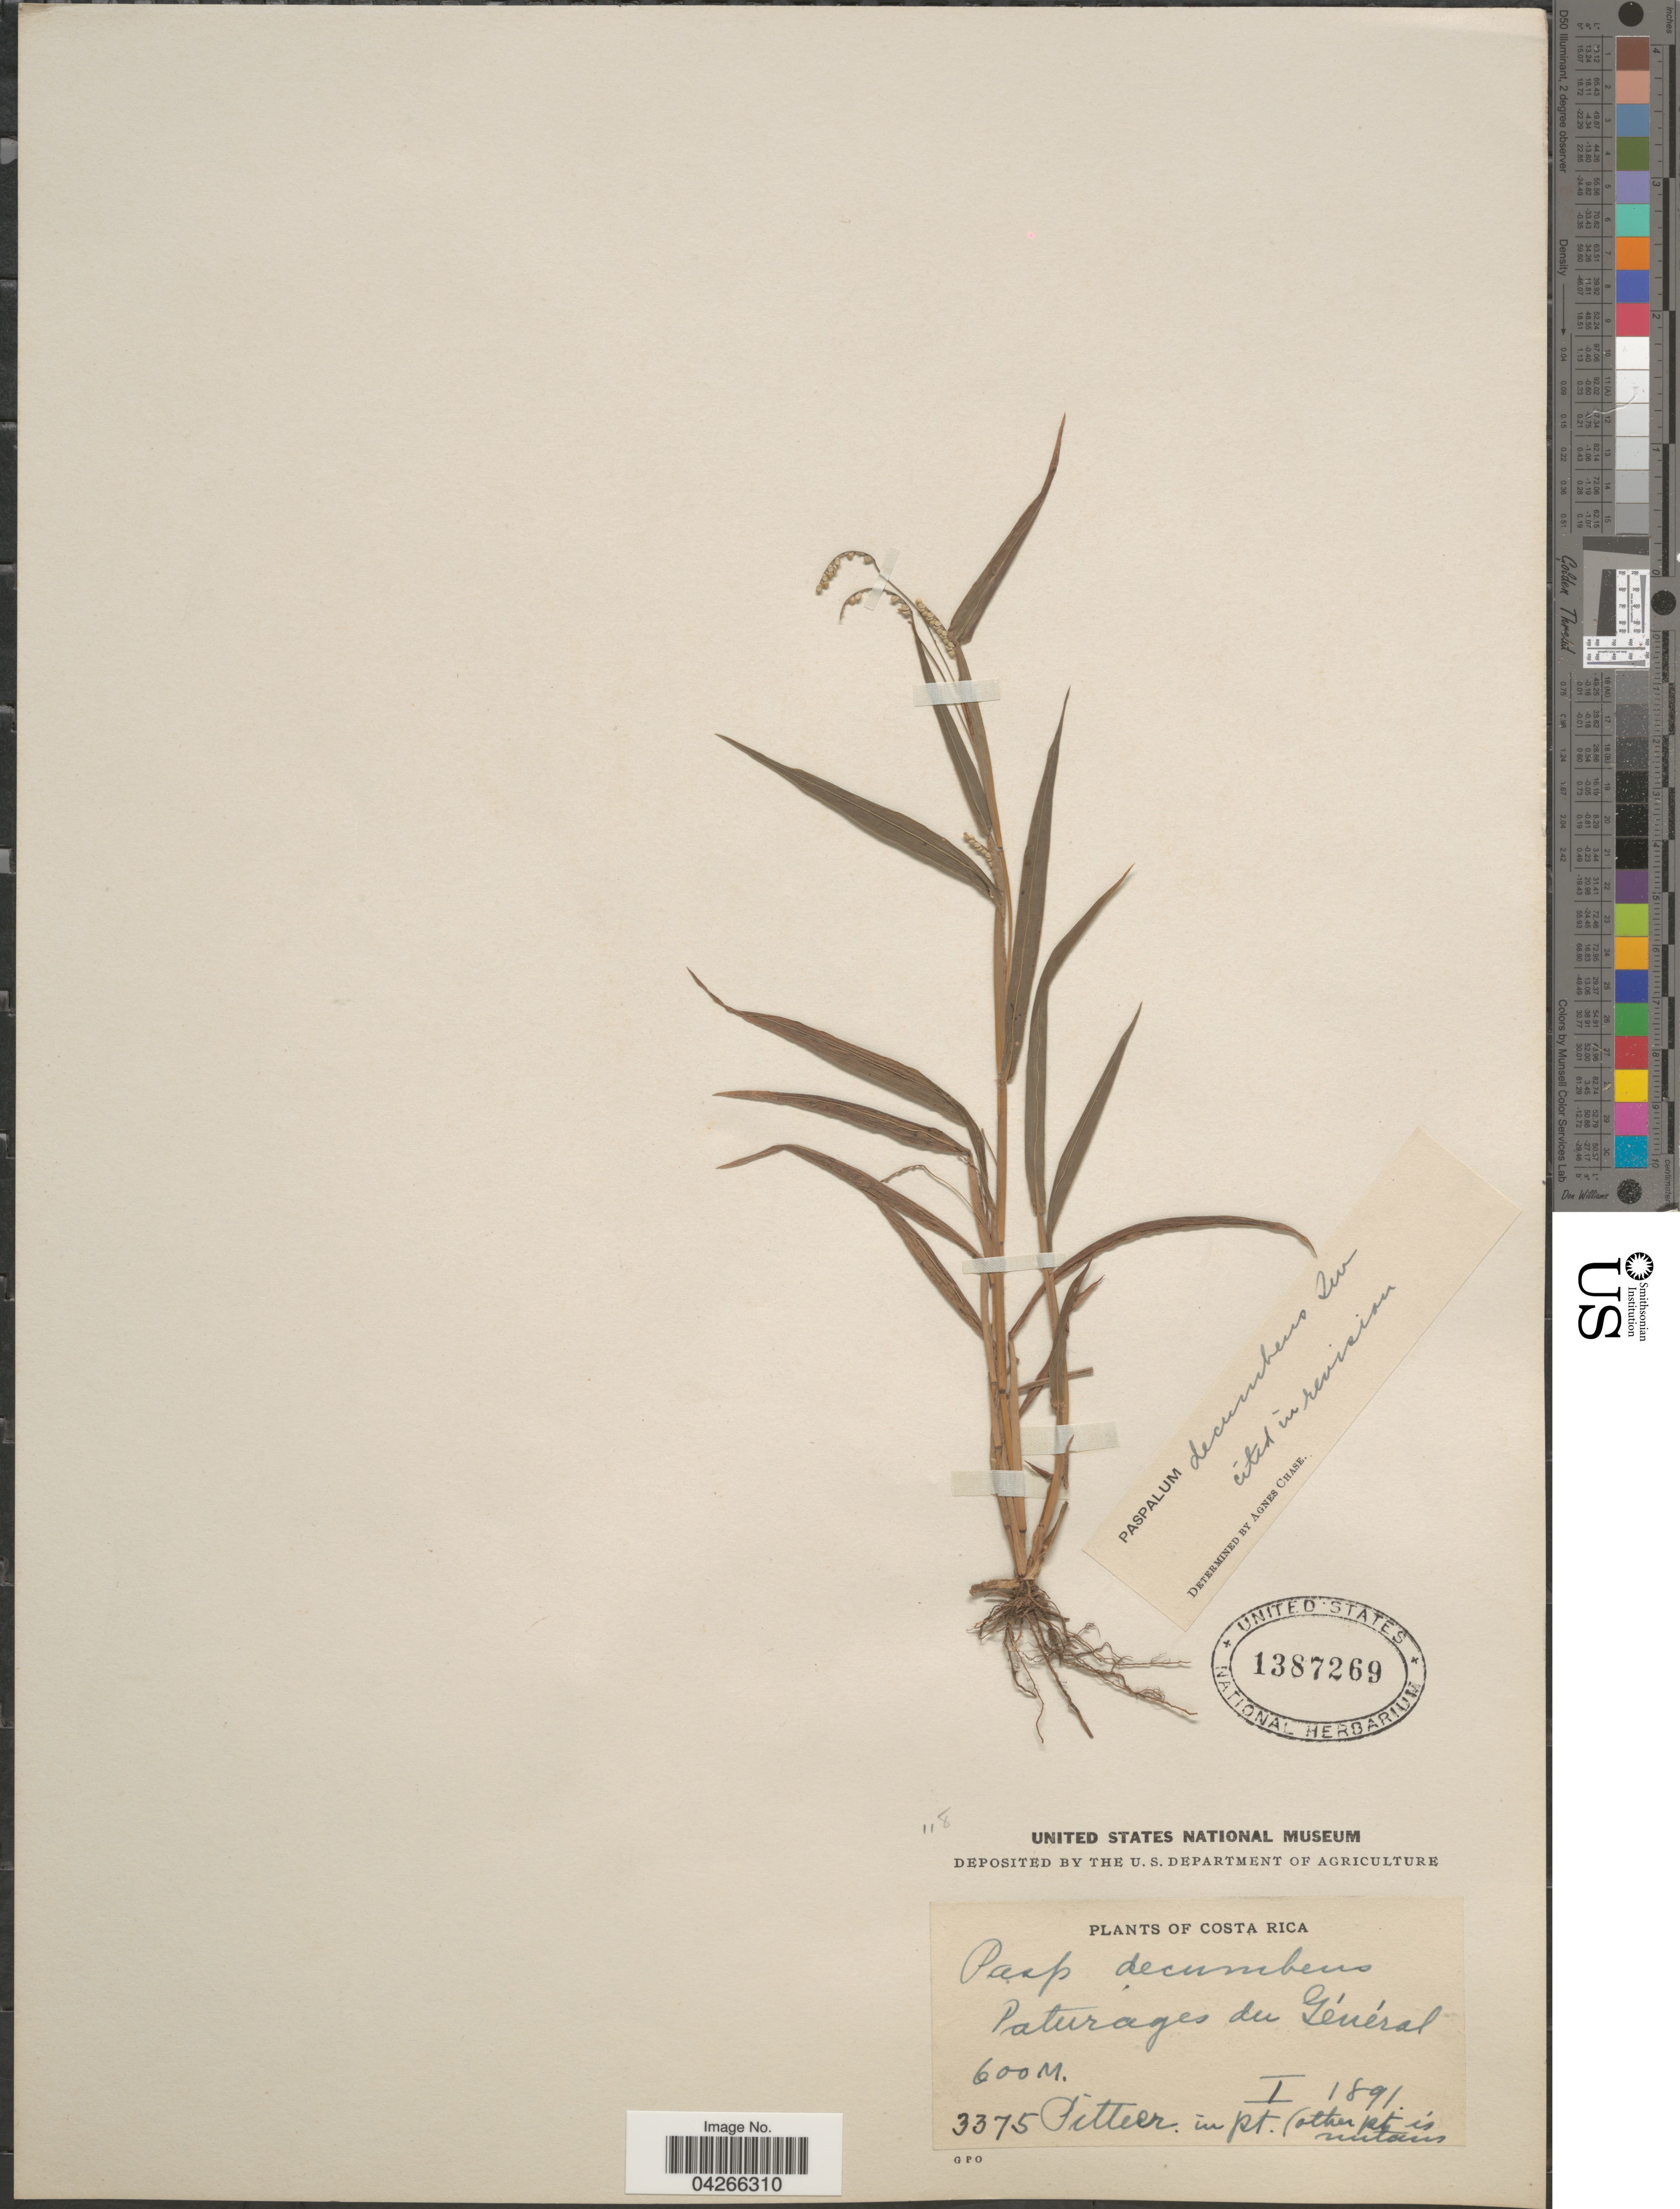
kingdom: Plantae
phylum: Tracheophyta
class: Liliopsida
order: Poales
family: Poaceae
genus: Paspalum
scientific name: Paspalum decumbens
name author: Sw.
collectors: Pittier, --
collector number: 3375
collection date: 1891-01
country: Costa Rica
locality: Paturages du Général.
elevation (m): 600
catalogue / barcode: US 1387269